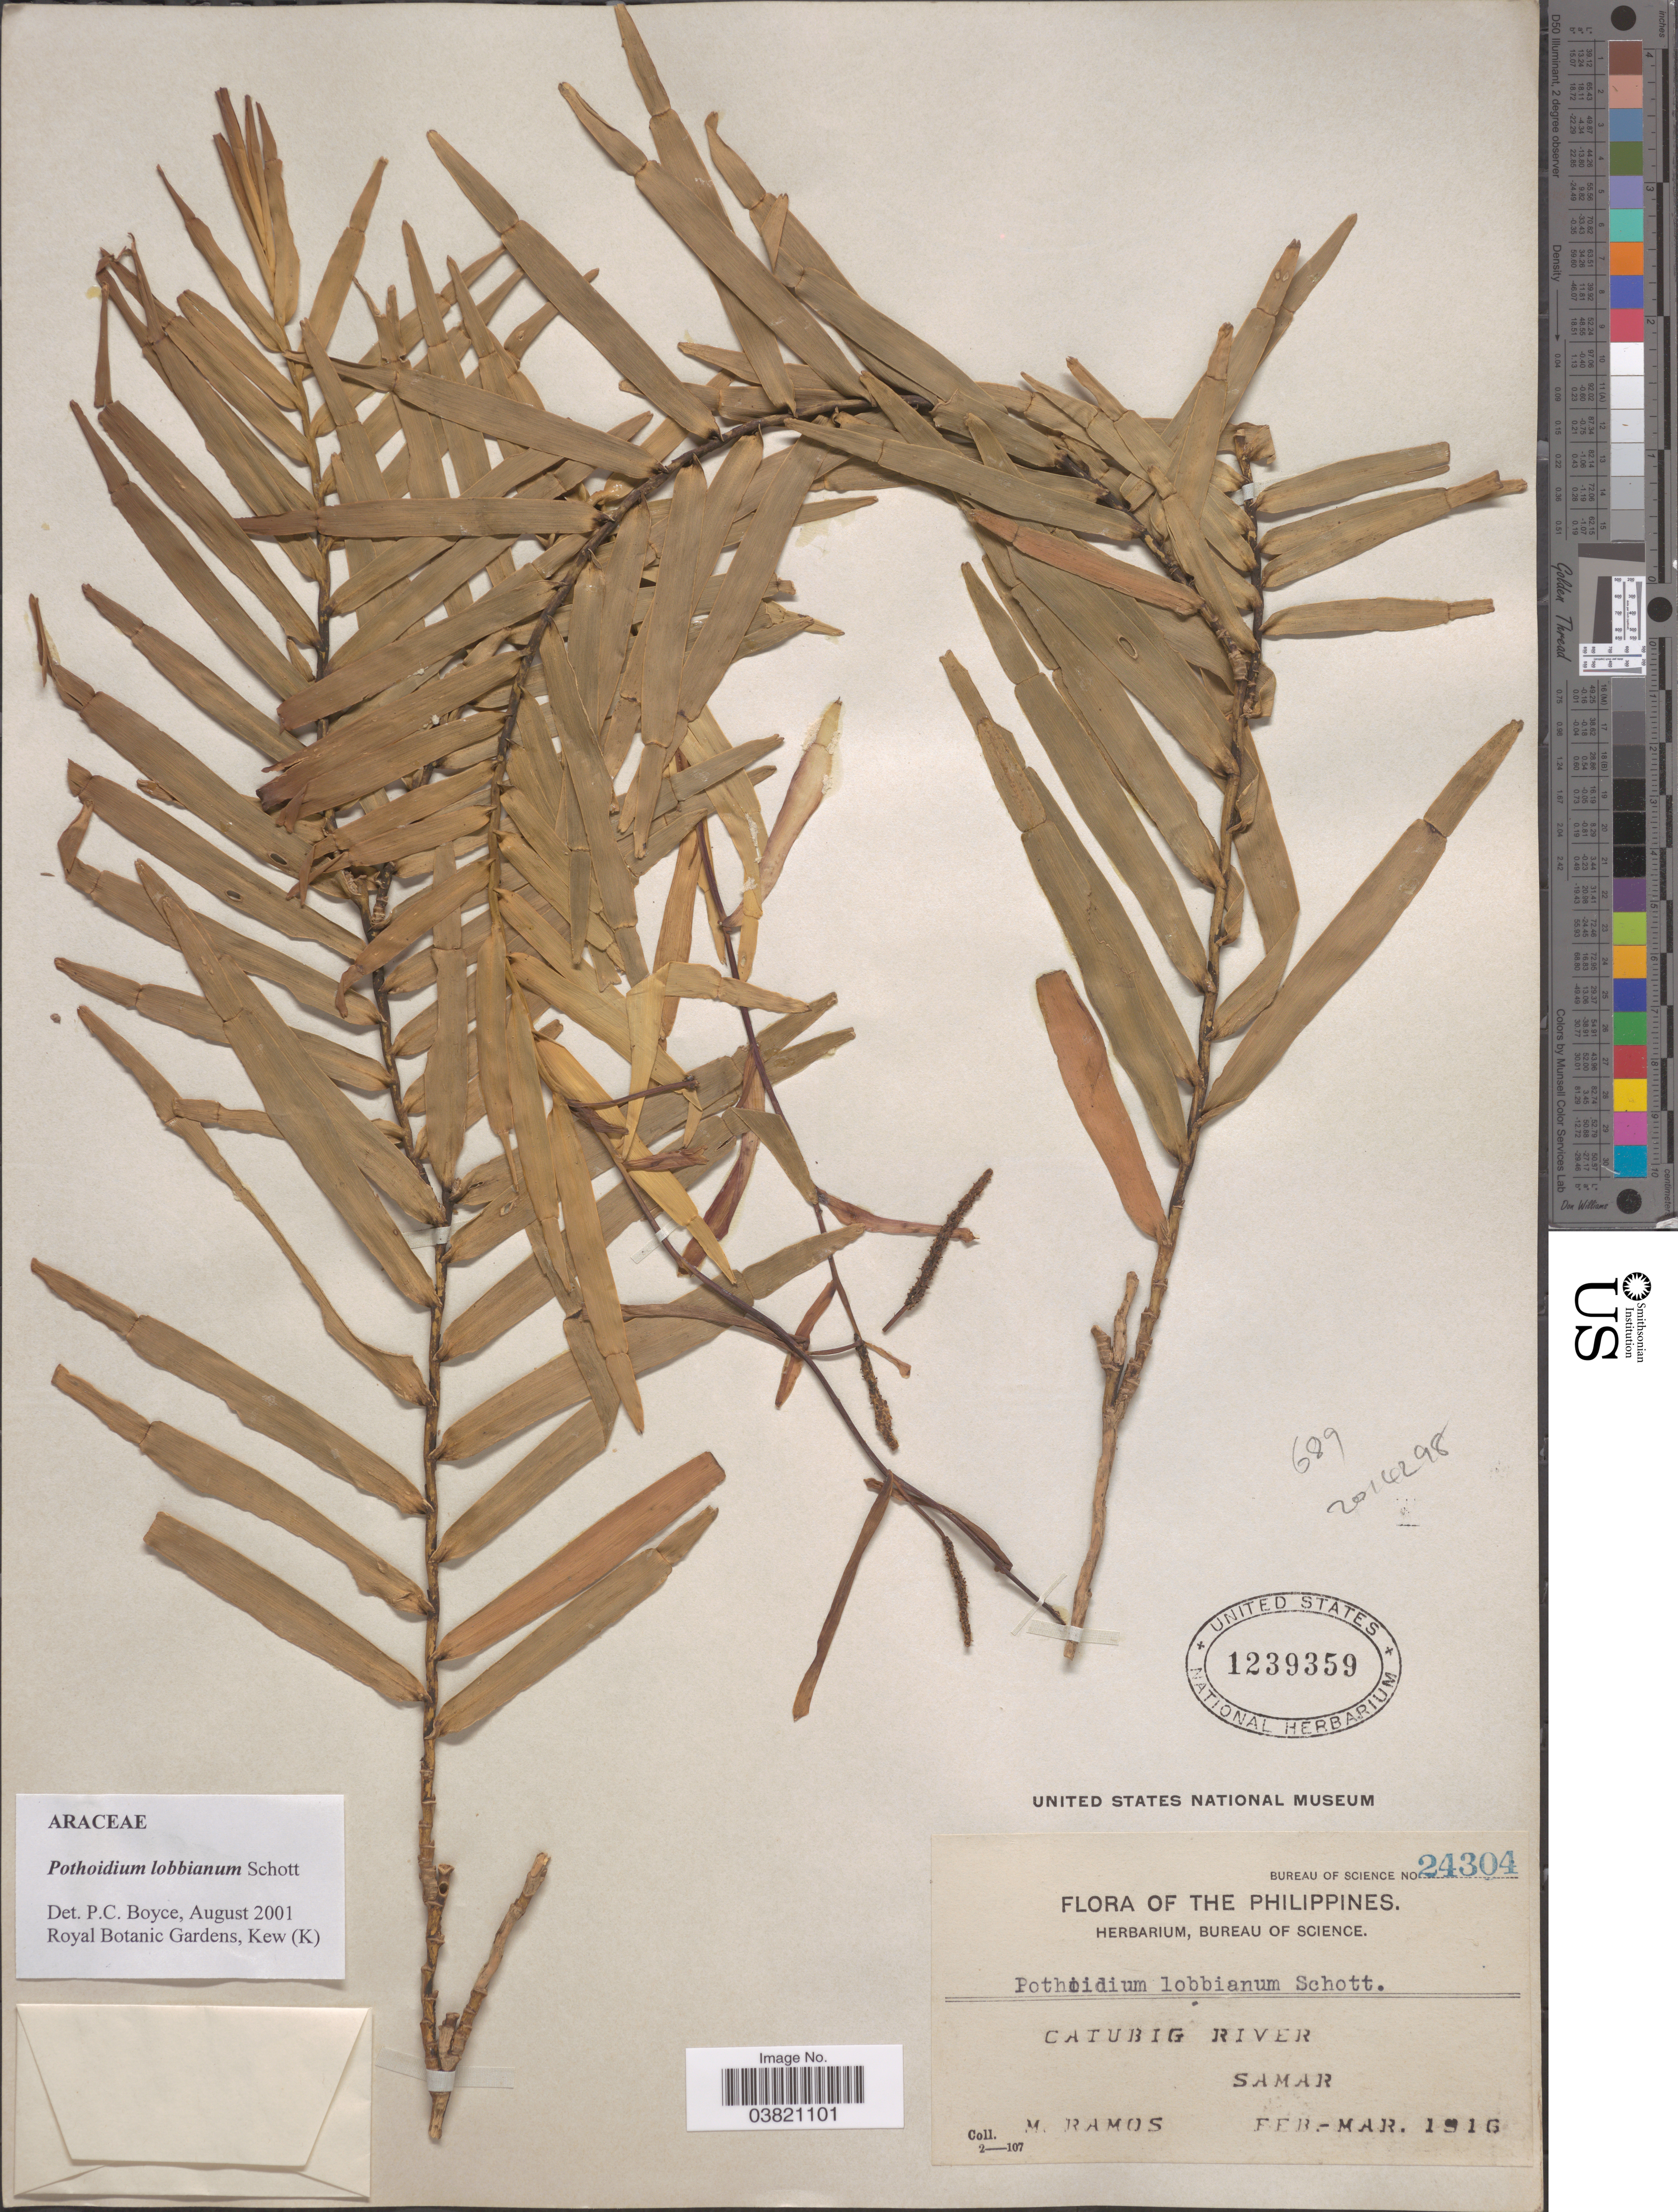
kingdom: Plantae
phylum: Tracheophyta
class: Liliopsida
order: Alismatales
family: Araceae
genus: Pothoidium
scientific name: Pothoidium lobbianum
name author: Schott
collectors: M. Ramos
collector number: Bureau of Science 24304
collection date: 1916-02/1916-03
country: Philippines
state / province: Eastern Visayas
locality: Catubig River. Samar.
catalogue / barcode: US 1239359